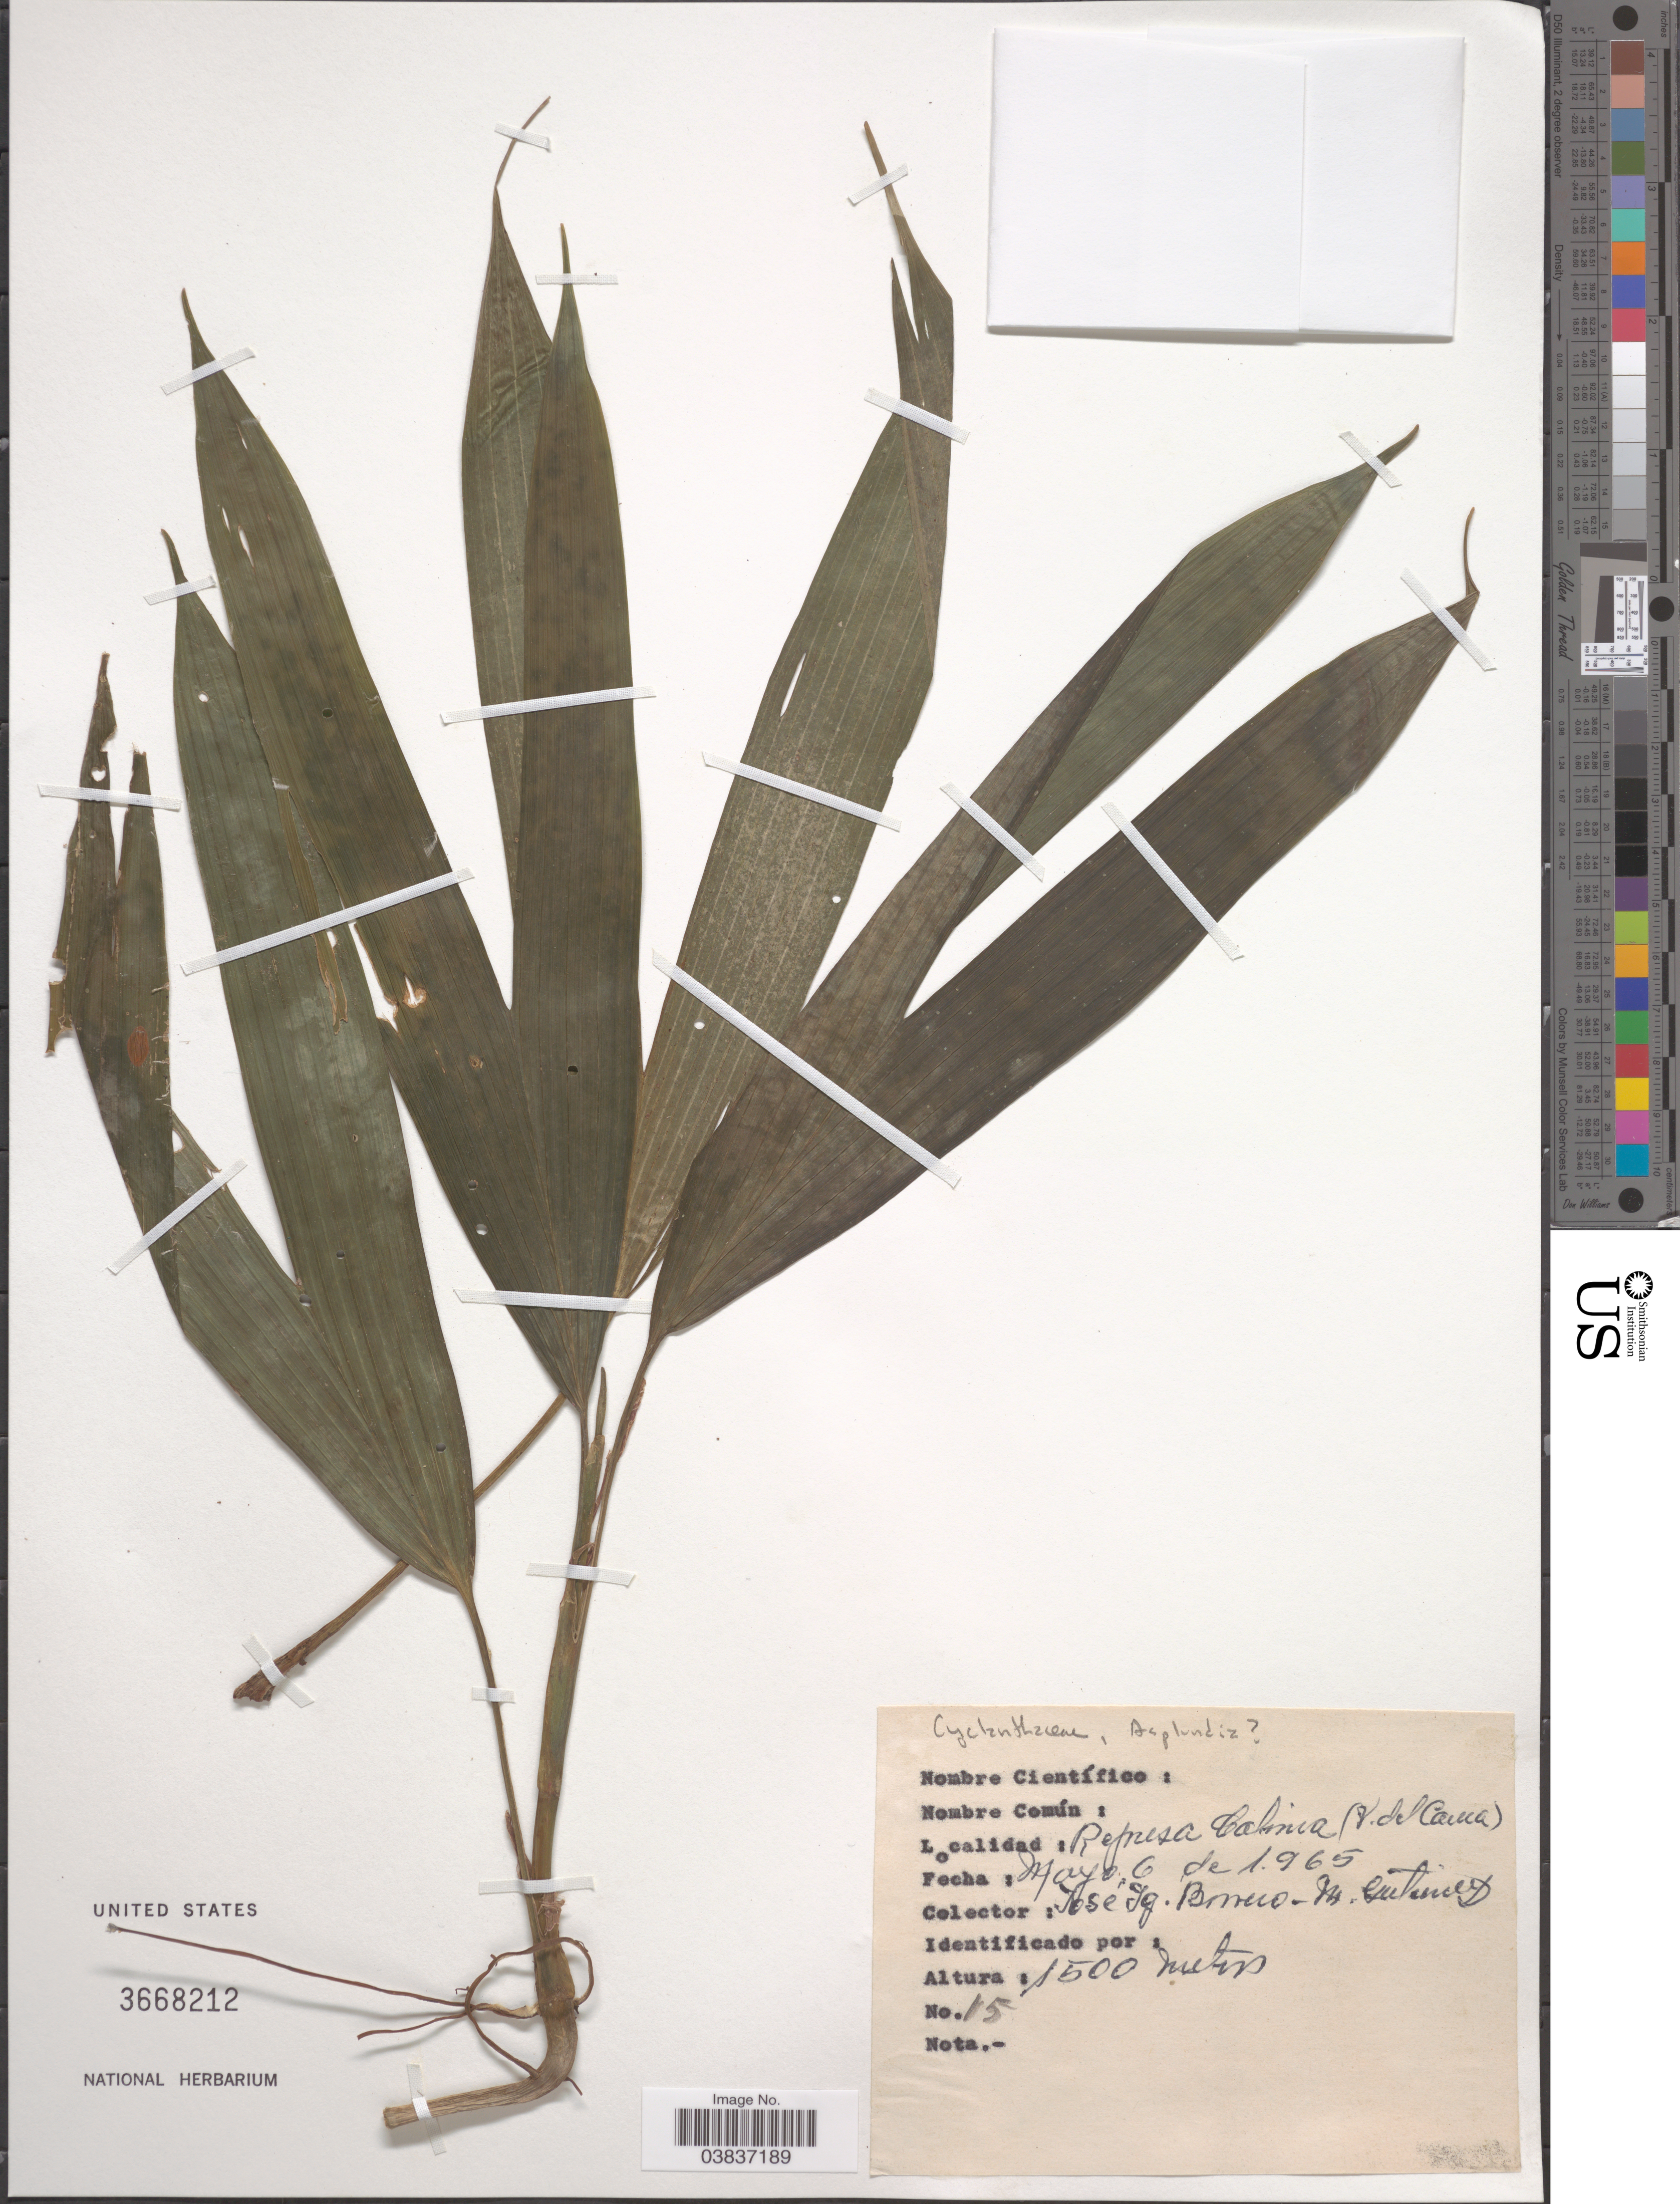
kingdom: Plantae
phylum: Tracheophyta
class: Liliopsida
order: Pandanales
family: Cyclanthaceae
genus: Asplundia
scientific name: Asplundia sp.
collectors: J. Borrero & M. Gutierrez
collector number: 15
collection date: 1965-05-06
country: Colombia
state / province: Valle del Cauca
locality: Refresa Calima.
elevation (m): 1500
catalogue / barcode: US 3668212